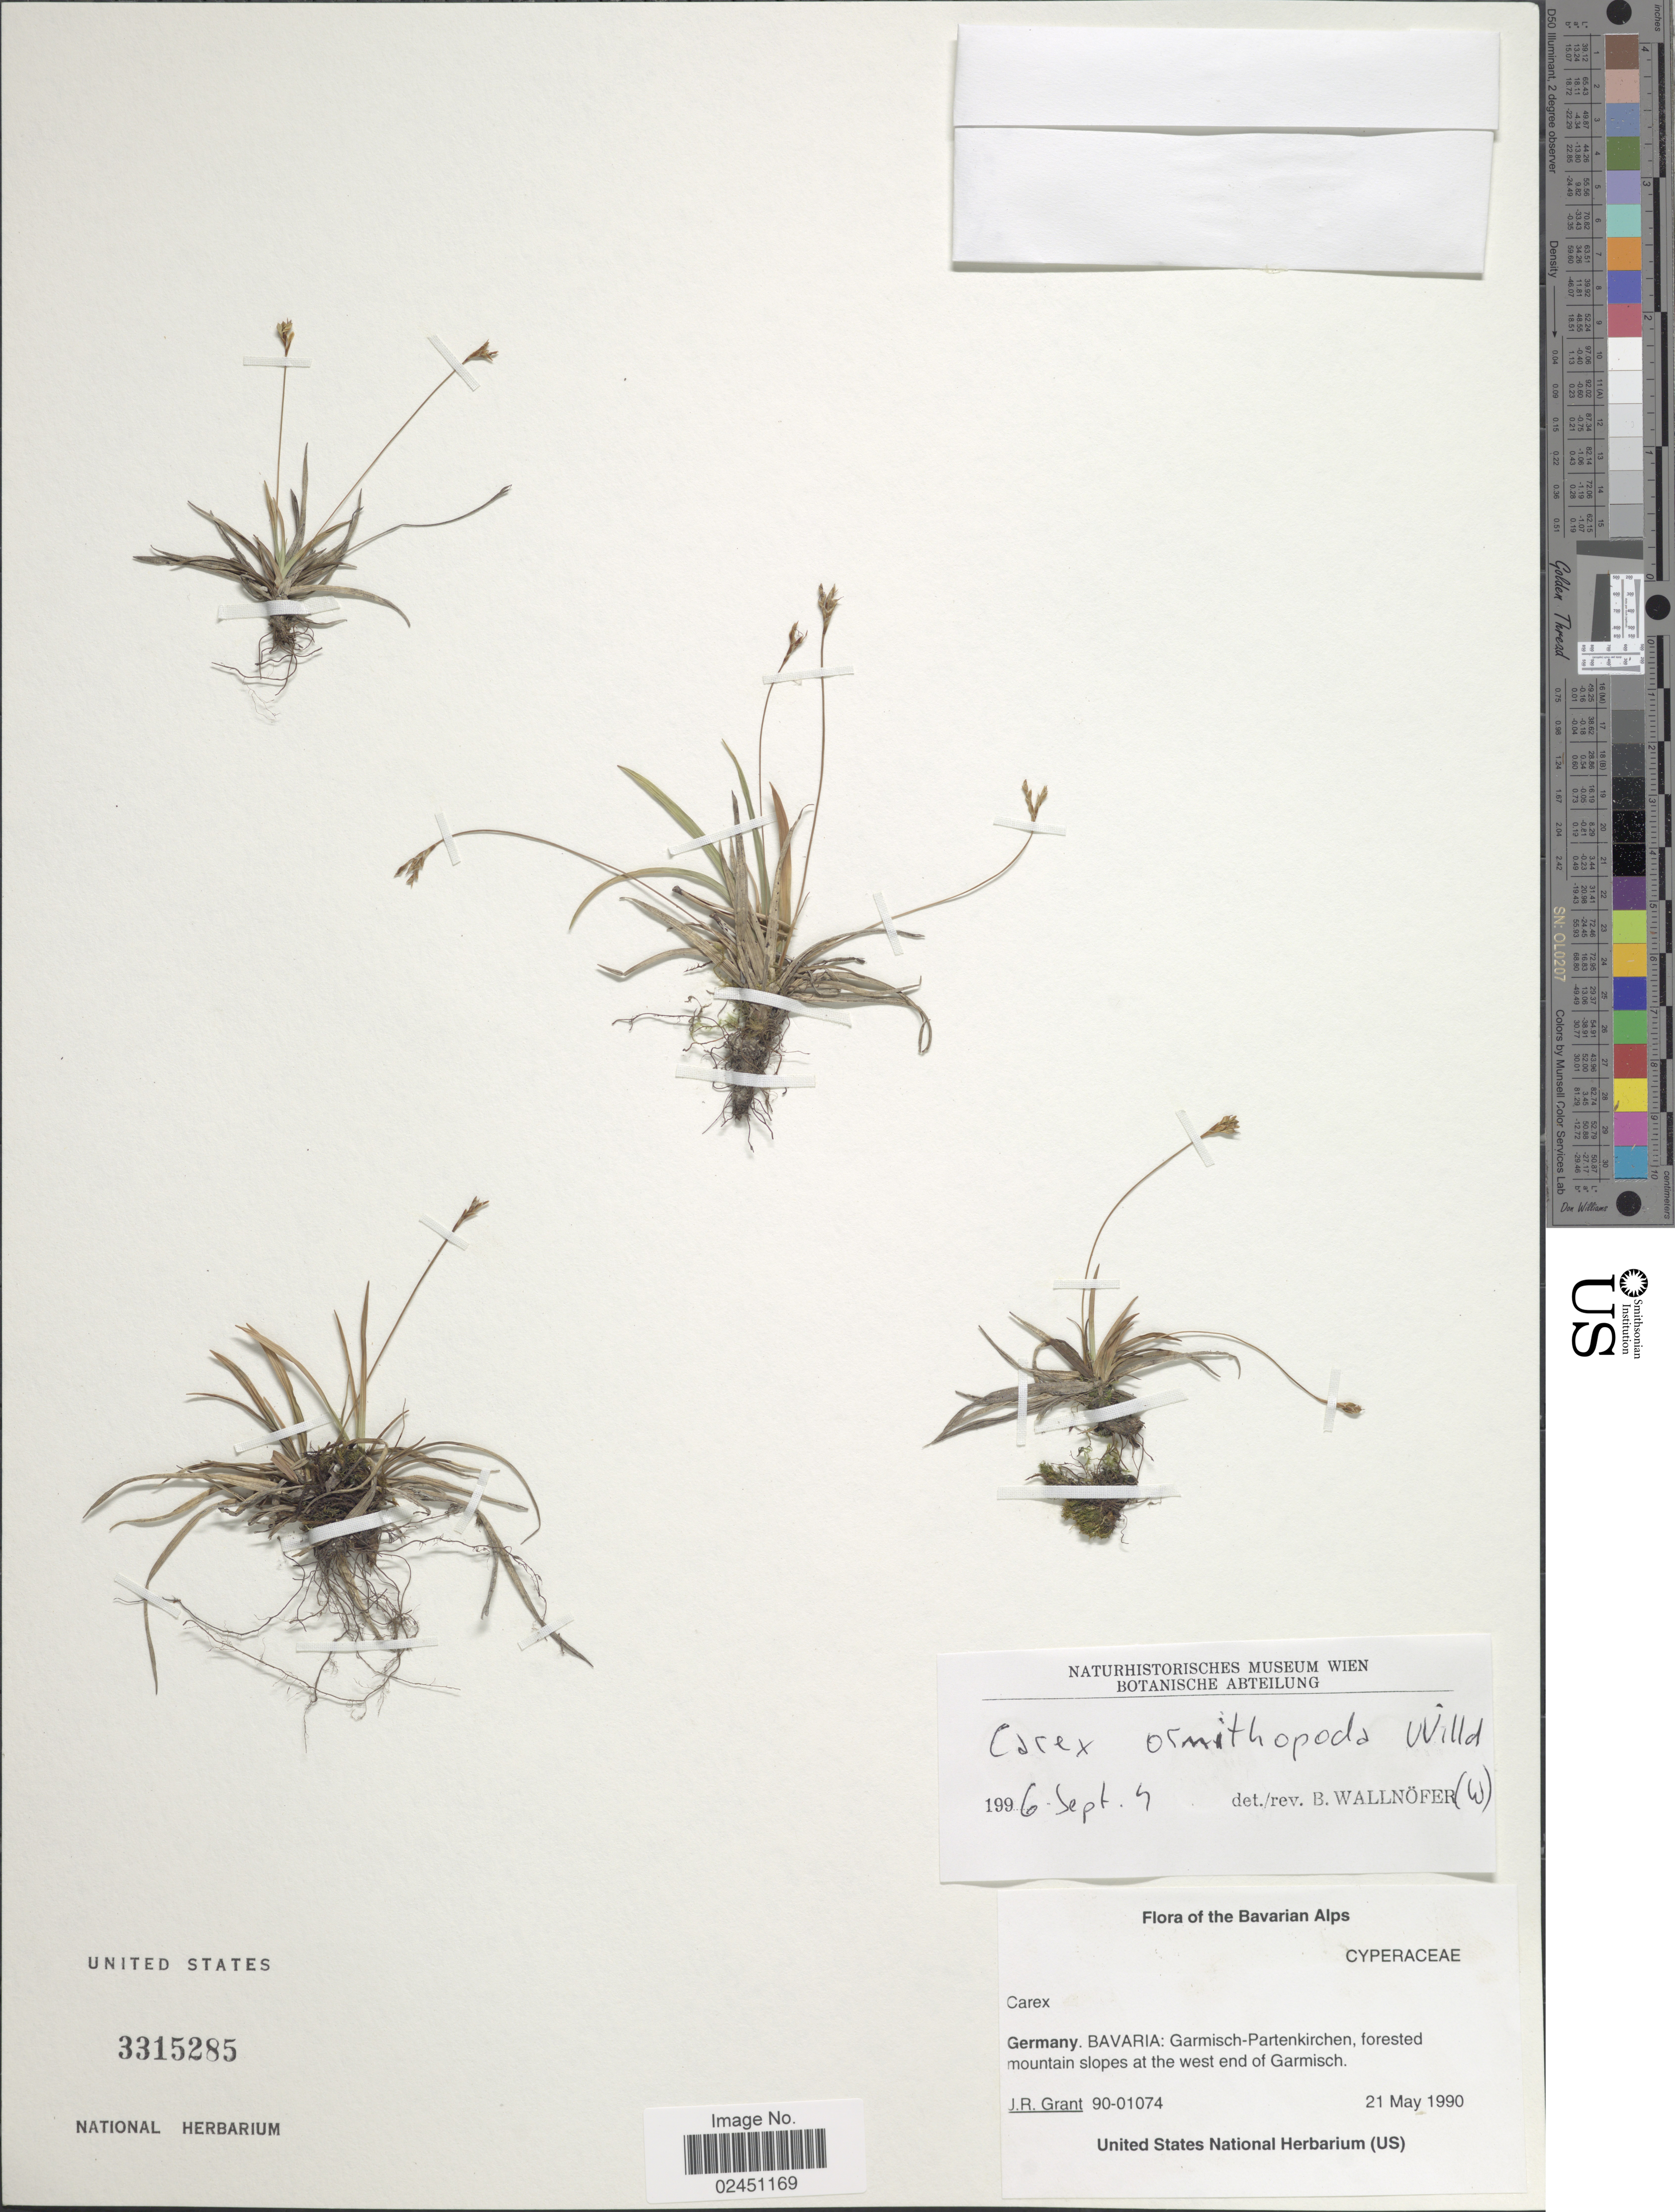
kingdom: Plantae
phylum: Tracheophyta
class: Liliopsida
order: Poales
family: Cyperaceae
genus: Carex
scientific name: Carex ornithopoda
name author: Willd.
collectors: J. Grant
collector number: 90-01074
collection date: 1990-05-21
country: Germany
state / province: Bayern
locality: Bavrian Alps. Garmisch-Partenkirchen. Foreste mountain slopes at the west end of Garmisch. Bavaria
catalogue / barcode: US 3315285